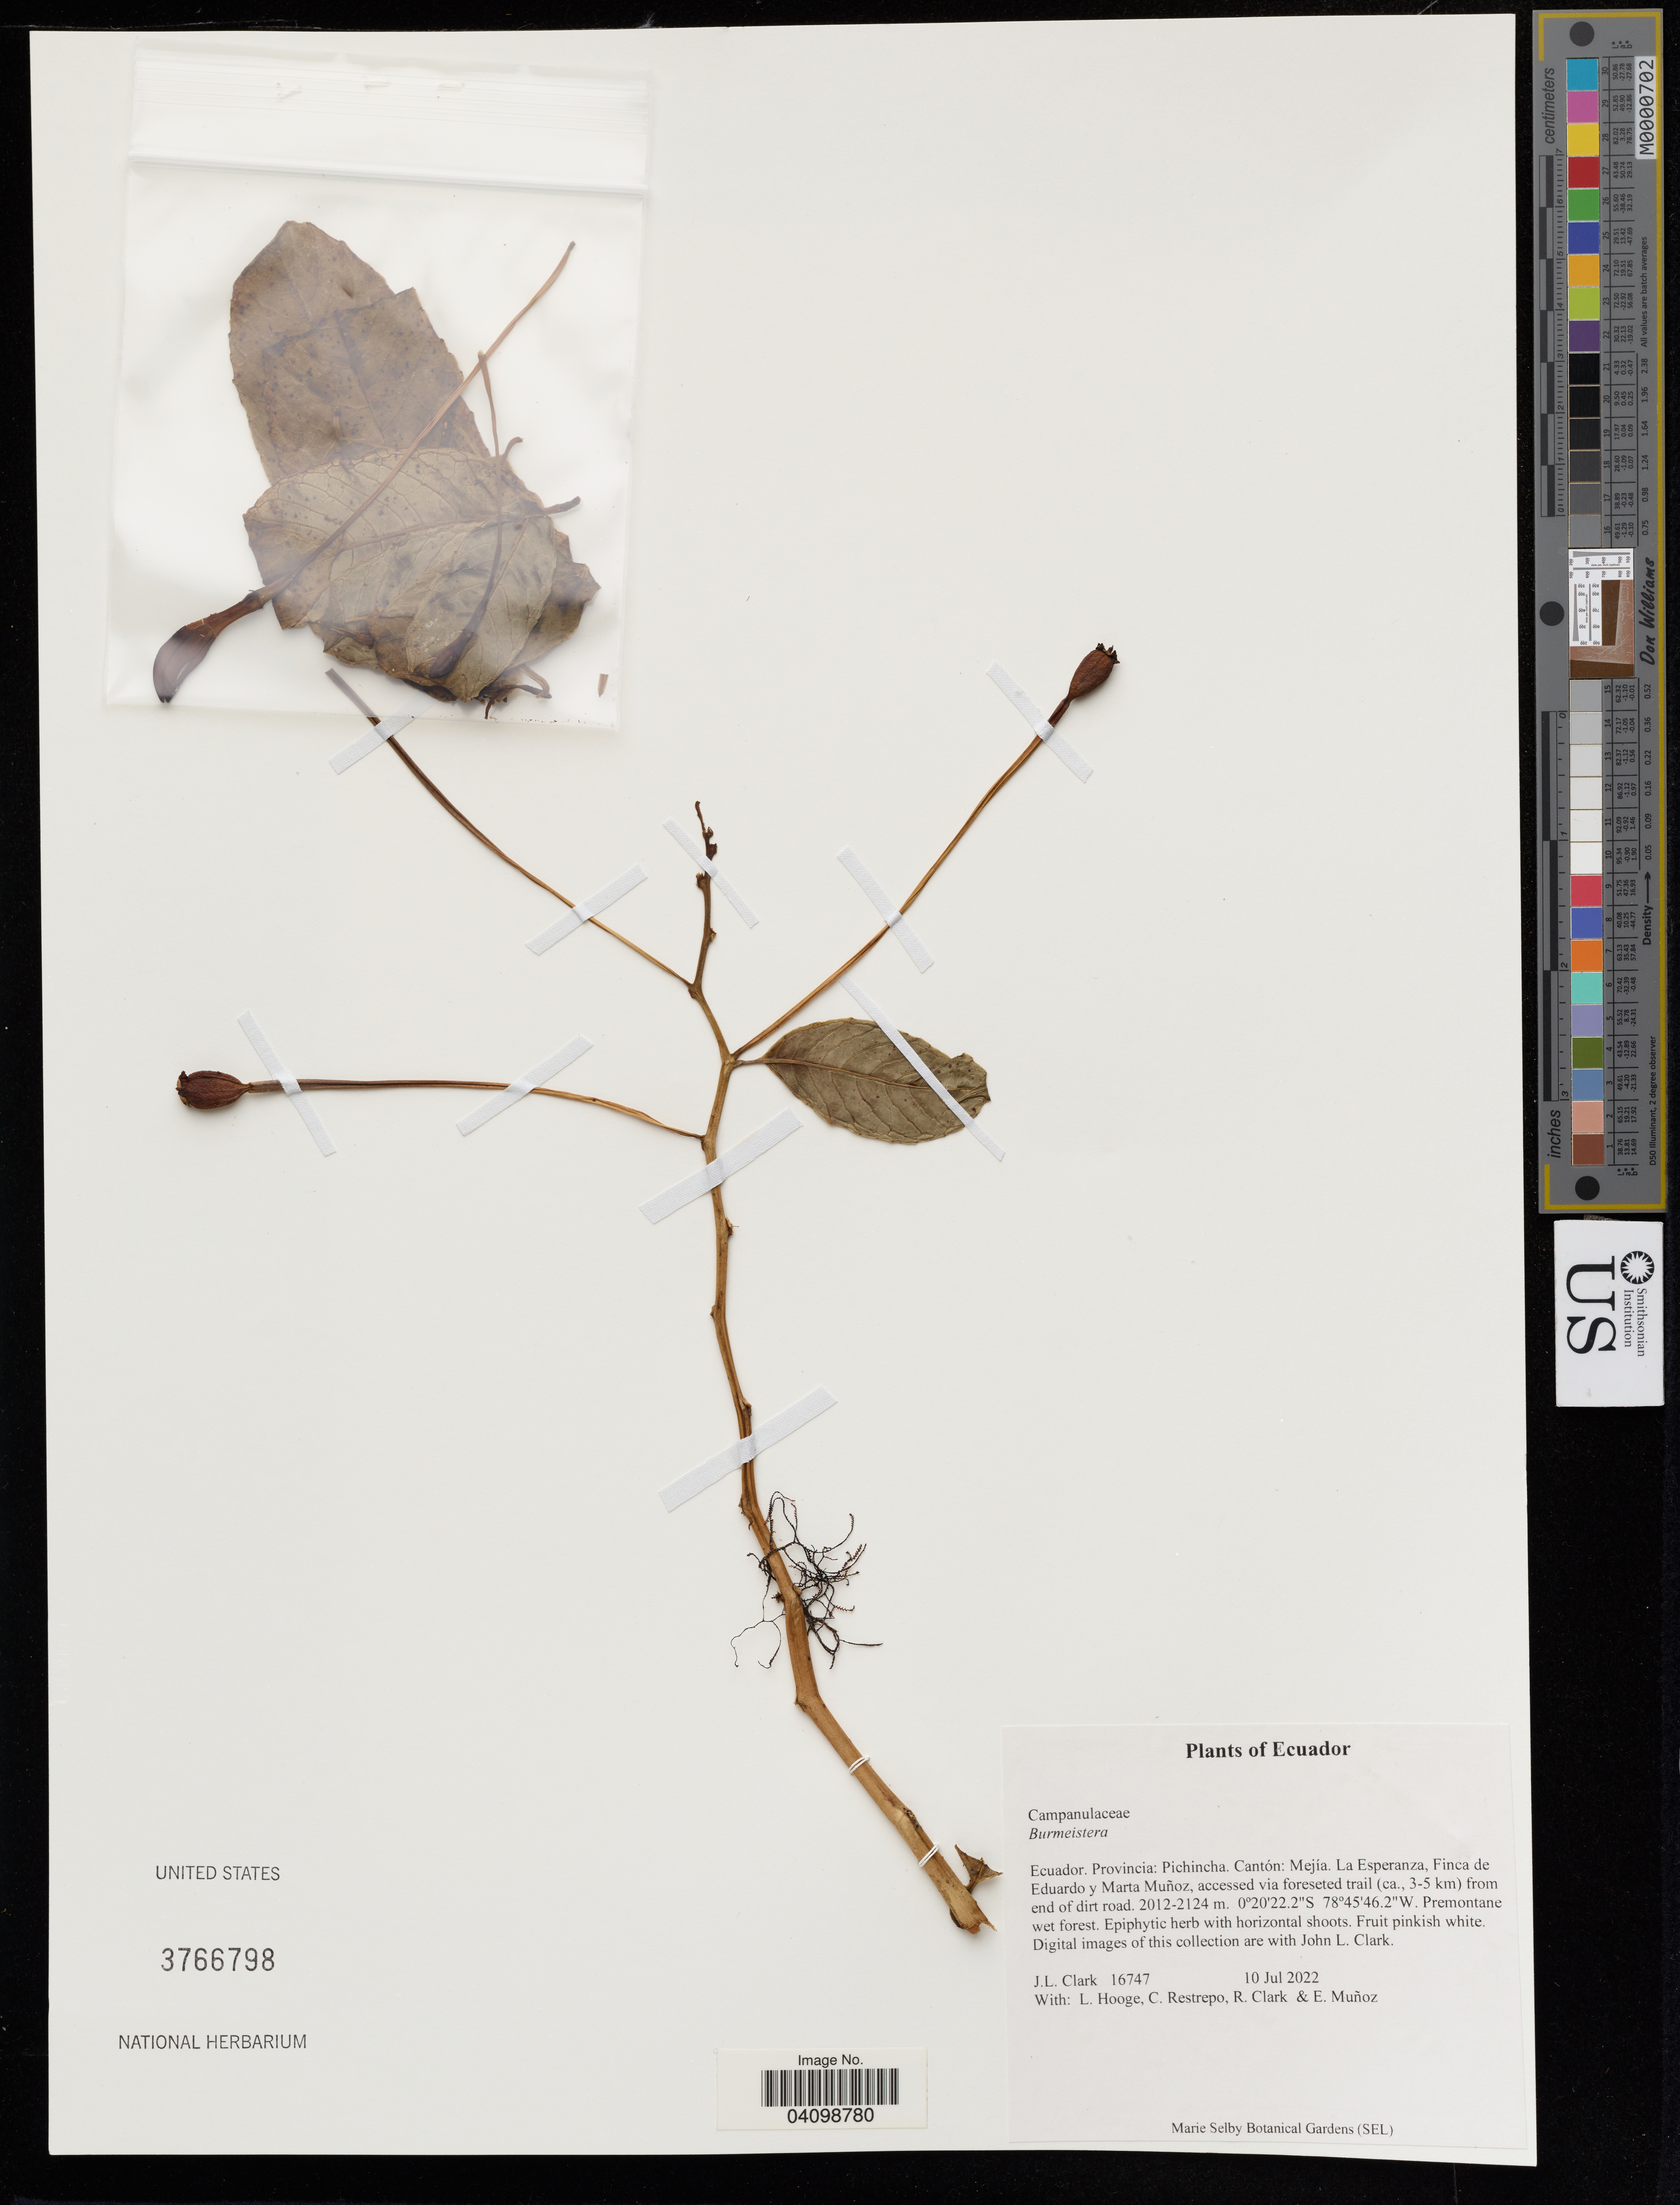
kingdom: Plantae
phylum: Tracheophyta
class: Magnoliopsida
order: Asterales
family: Campanulaceae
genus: Burmeistera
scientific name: Burmeistera sp.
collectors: J. Clark, C. Restrepo & R. Clark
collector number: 16747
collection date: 2022-07-10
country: Ecuador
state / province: Pichincha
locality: Cantón: Mejía. La Esperanza, Finca de Eduardo y Marta Muñoz, accessed via foreseted trail (ca., 3-5 km) from end of dirt road.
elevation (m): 2012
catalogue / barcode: US 3766798